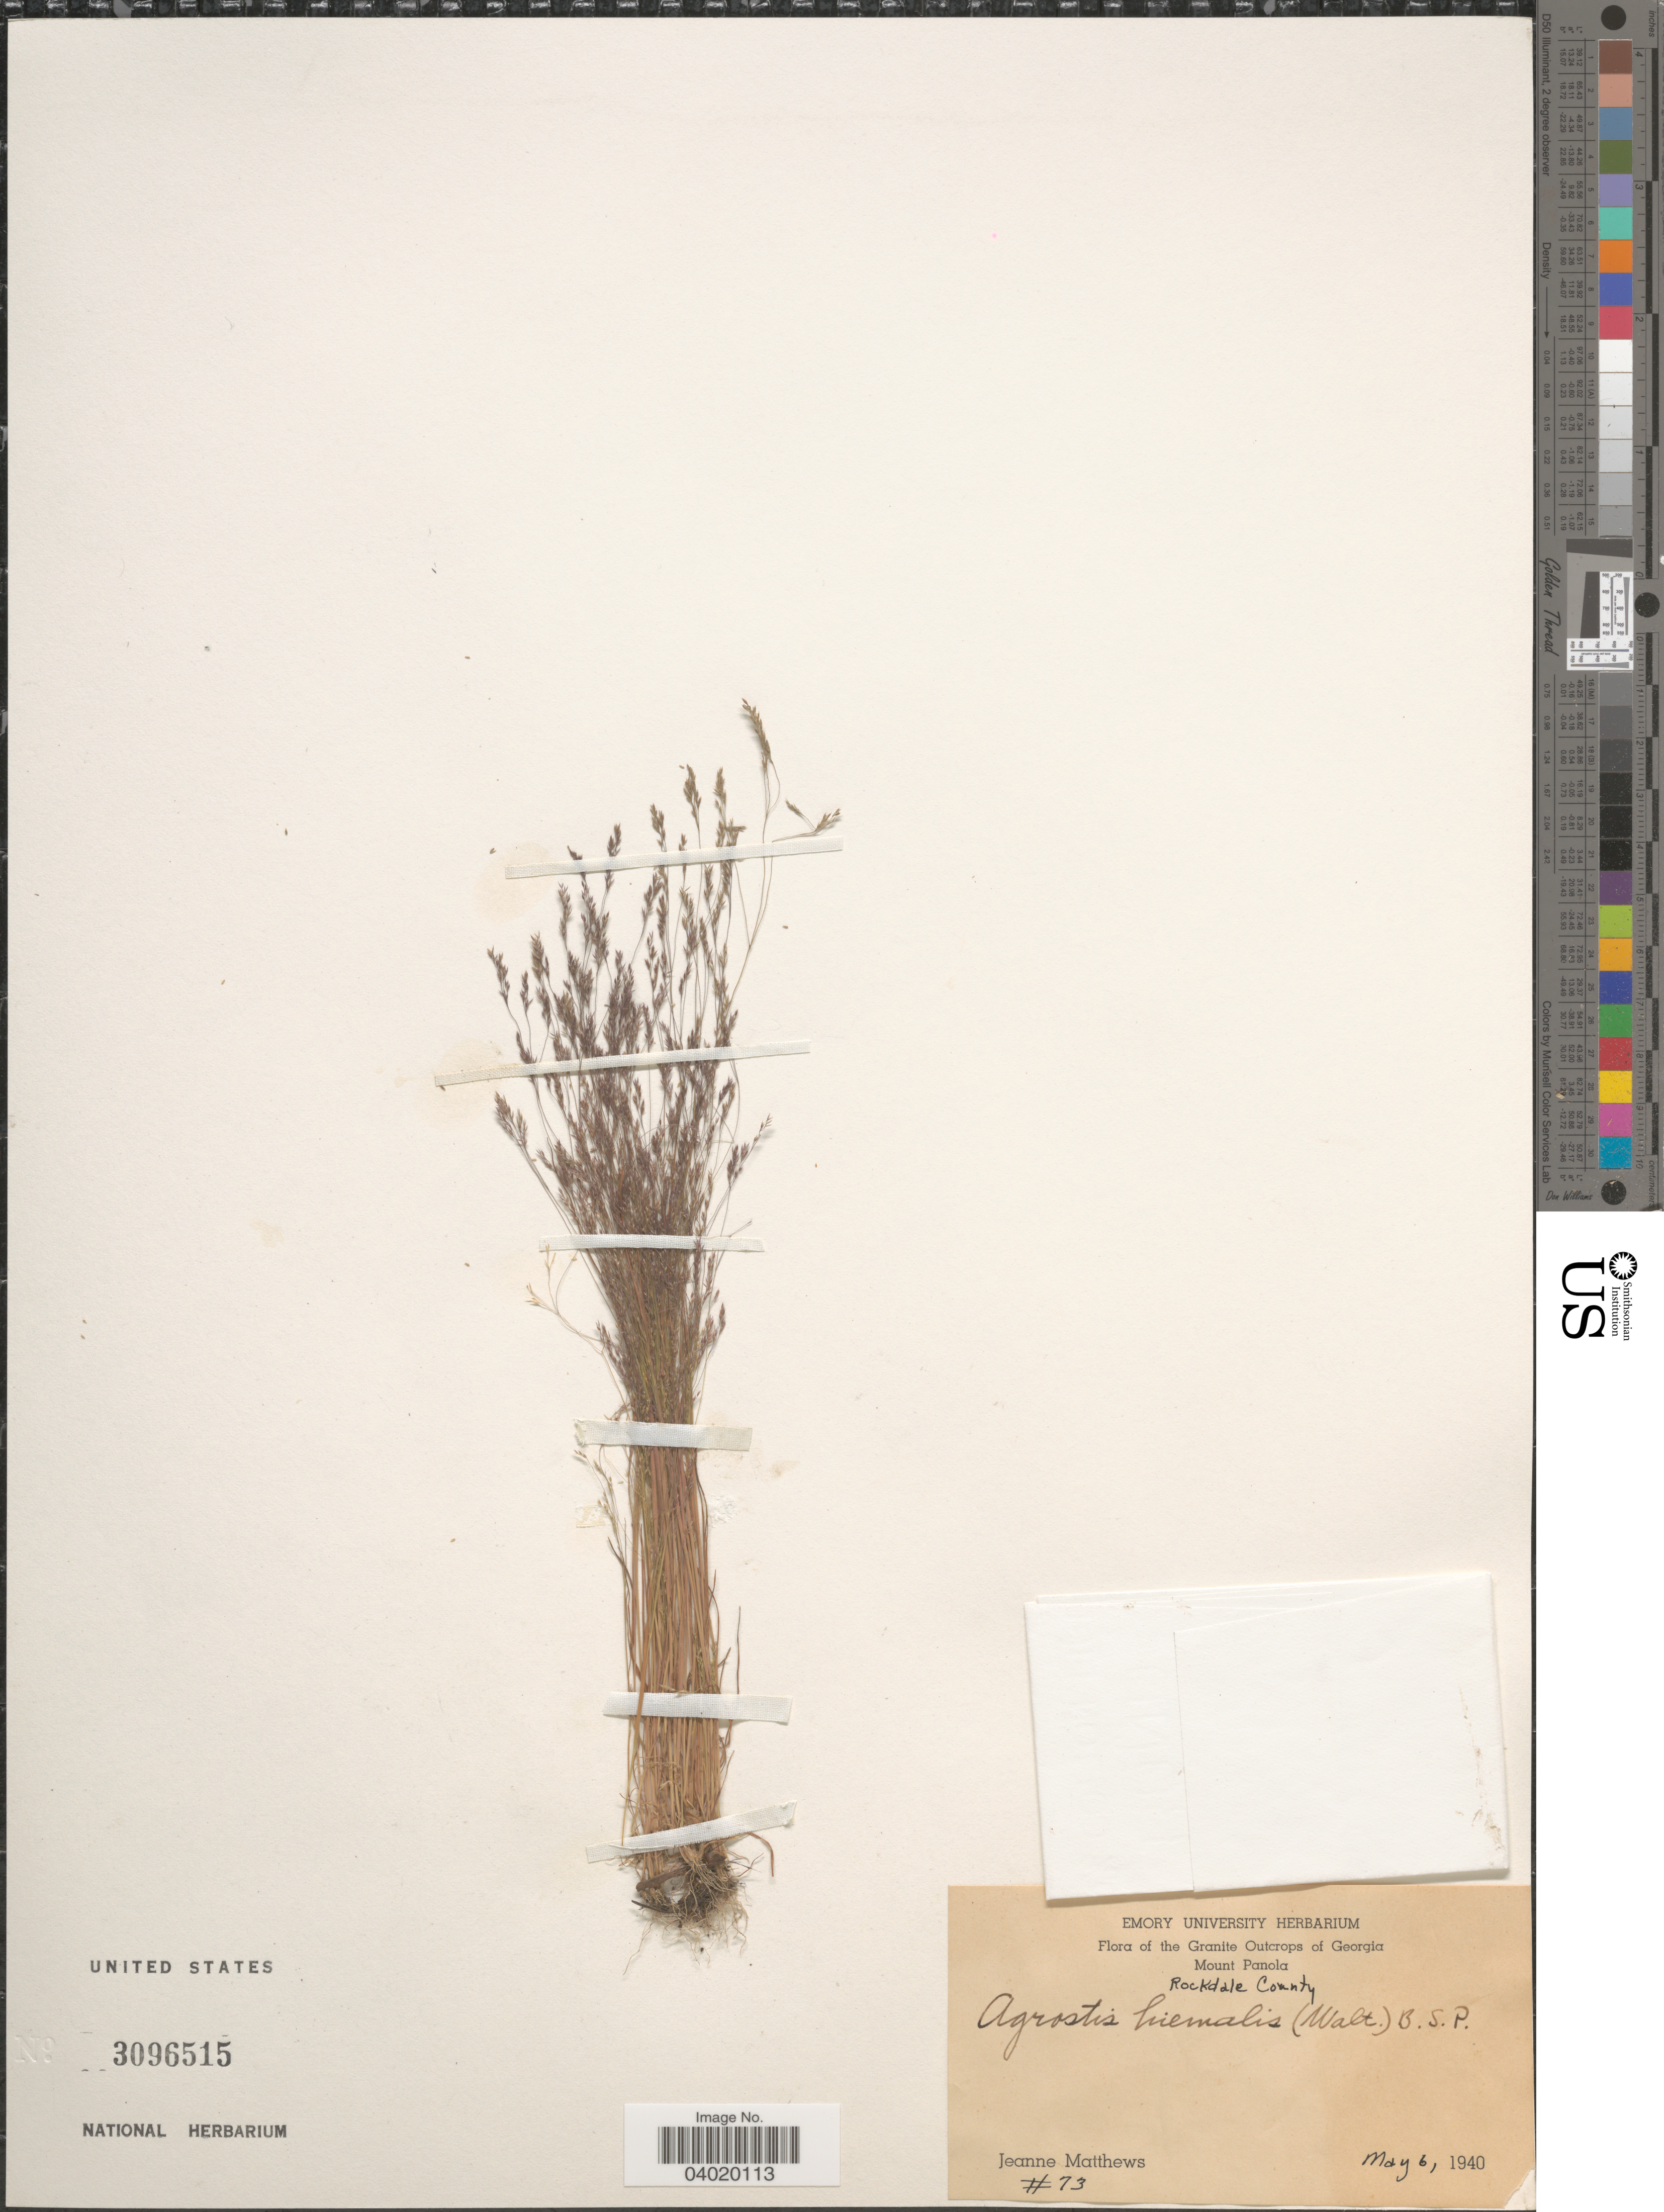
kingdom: Plantae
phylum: Tracheophyta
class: Liliopsida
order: Poales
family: Poaceae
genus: Agrostis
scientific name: Agrostis hyemalis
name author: (Walter) Britton et al.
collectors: J. F. Matthews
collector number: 73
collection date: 1940-05-06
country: United States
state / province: Georgia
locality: Granite Outcrops of Georgia. Mount Panola. Rockdale County.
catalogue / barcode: US 3096515